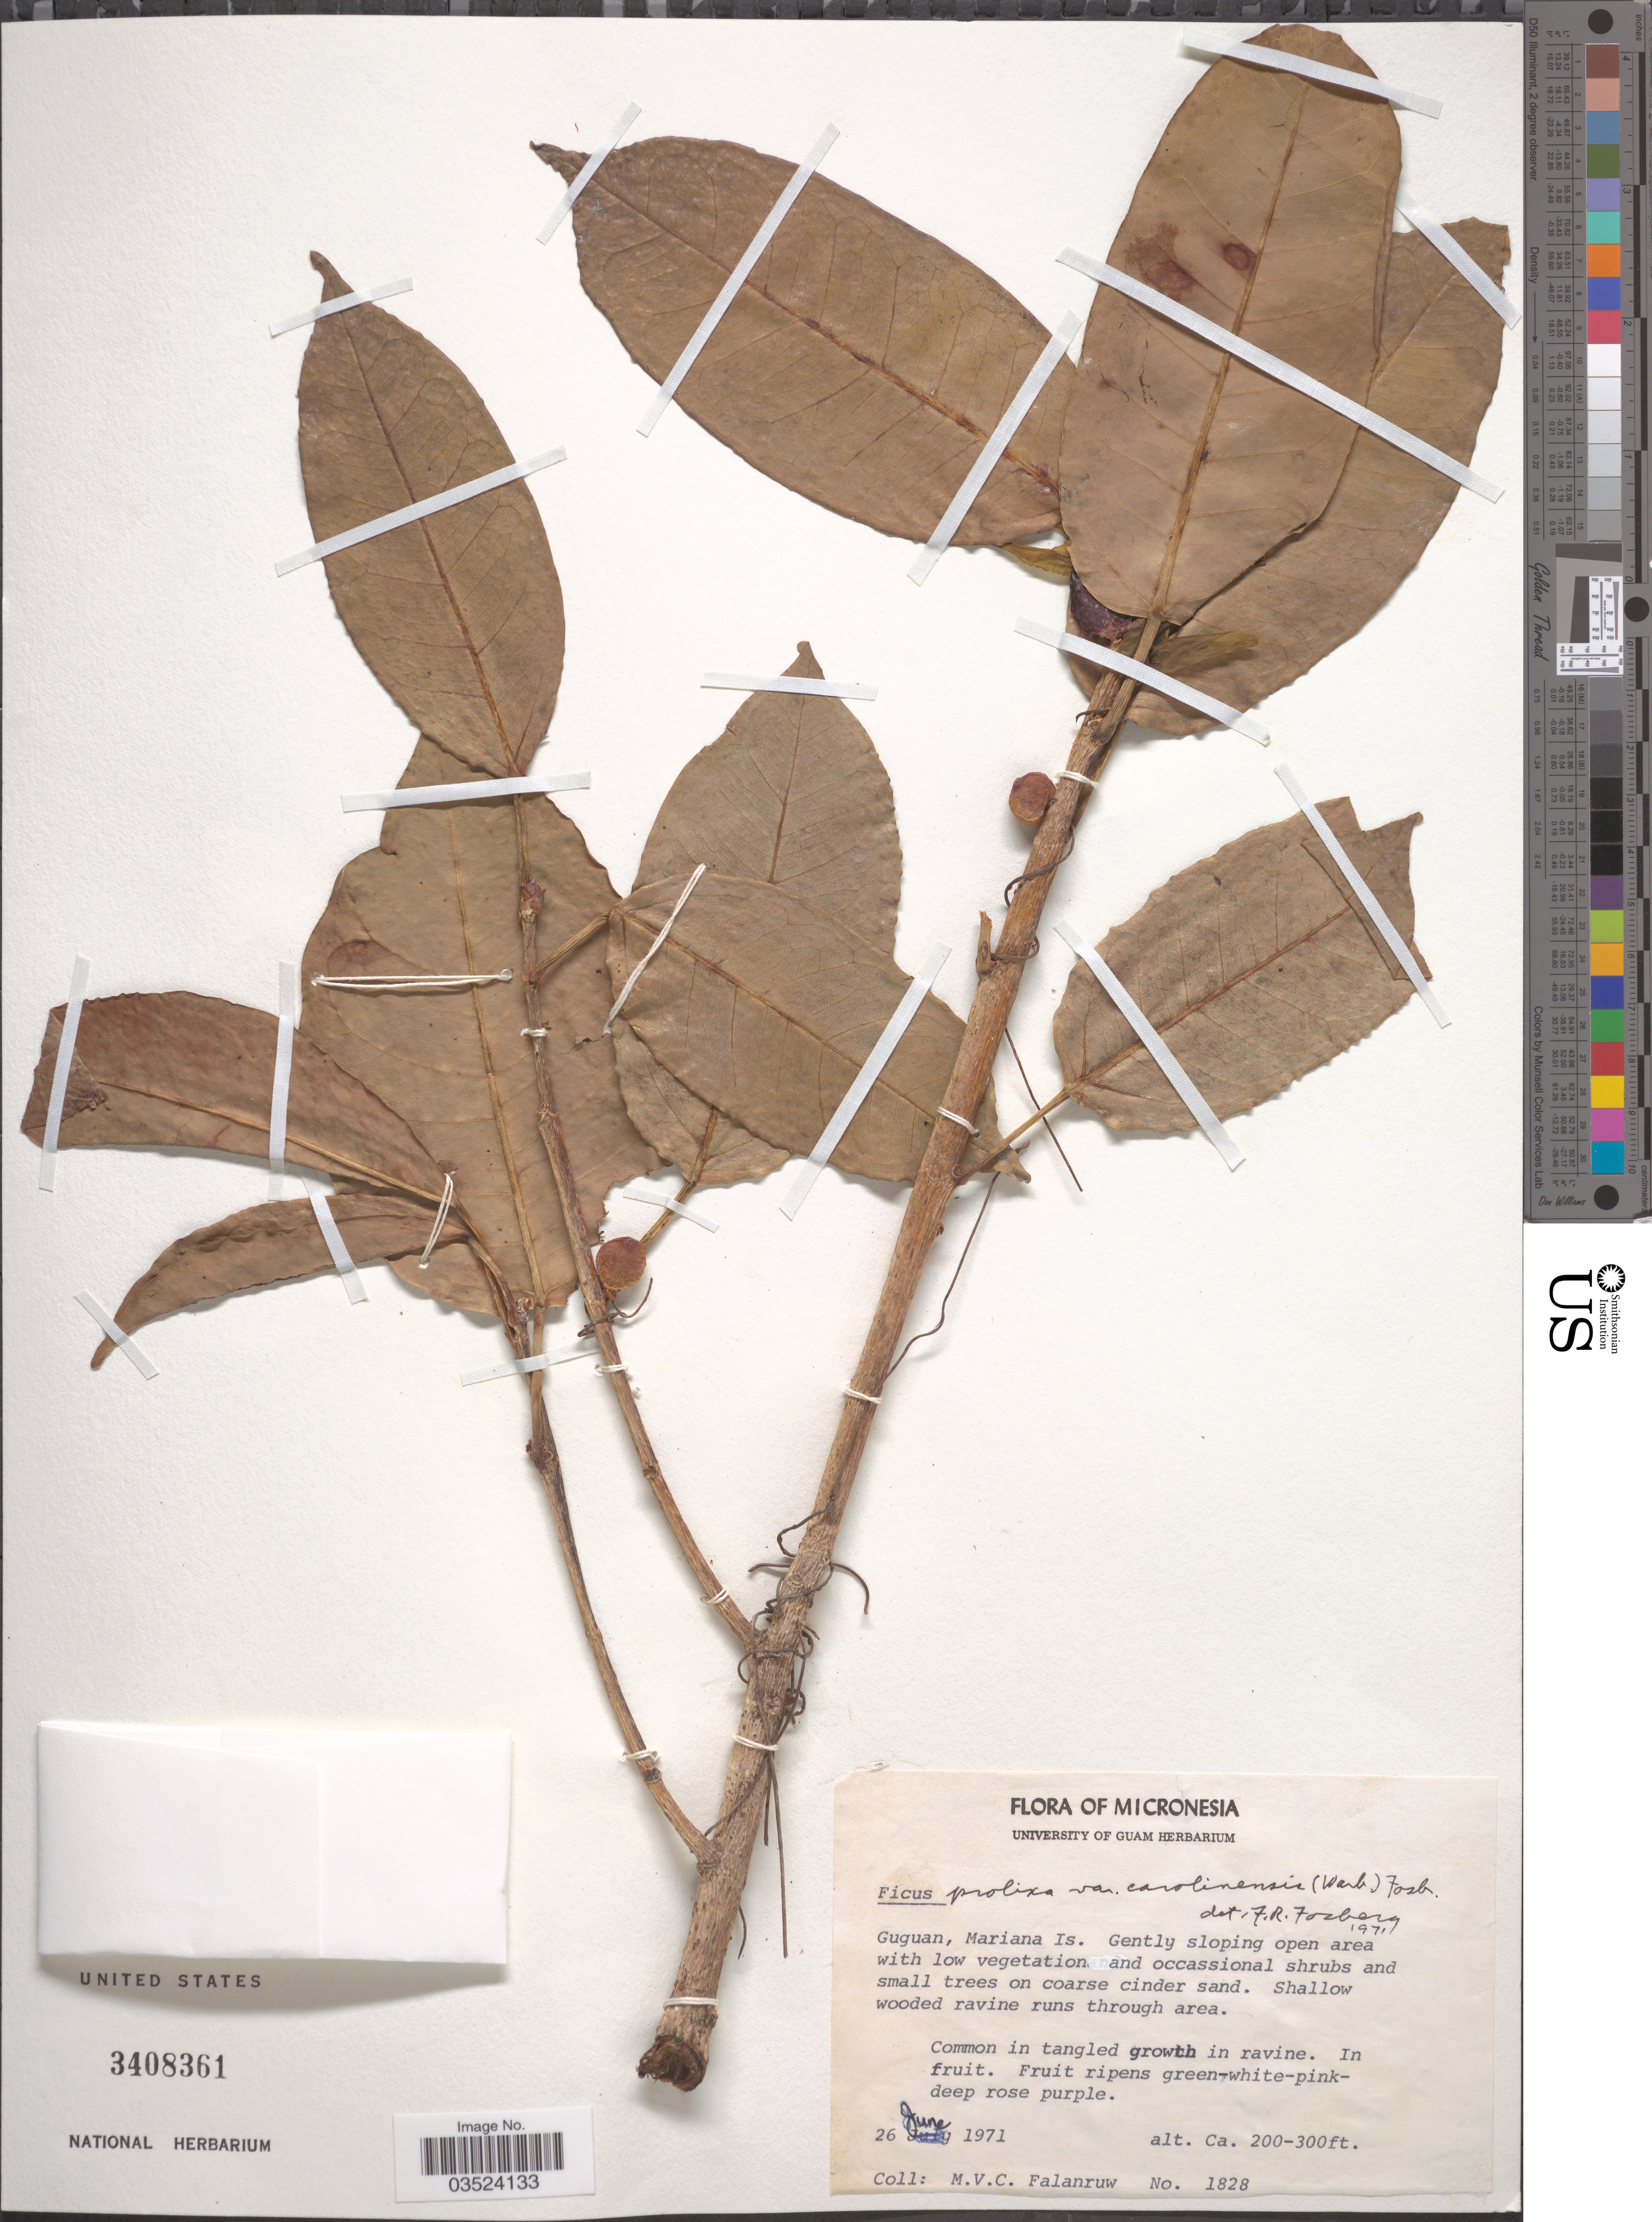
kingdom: Plantae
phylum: Tracheophyta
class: Magnoliopsida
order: Rosales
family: Moraceae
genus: Ficus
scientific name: Ficus prolixa var. carolinensis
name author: (Warb.) Fosberg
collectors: M. V. Falanruw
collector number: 1828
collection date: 1971-06-26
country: Northern Mariana Islands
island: Guguan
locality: Guguan, Marina Is.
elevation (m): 61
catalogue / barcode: US 3408361